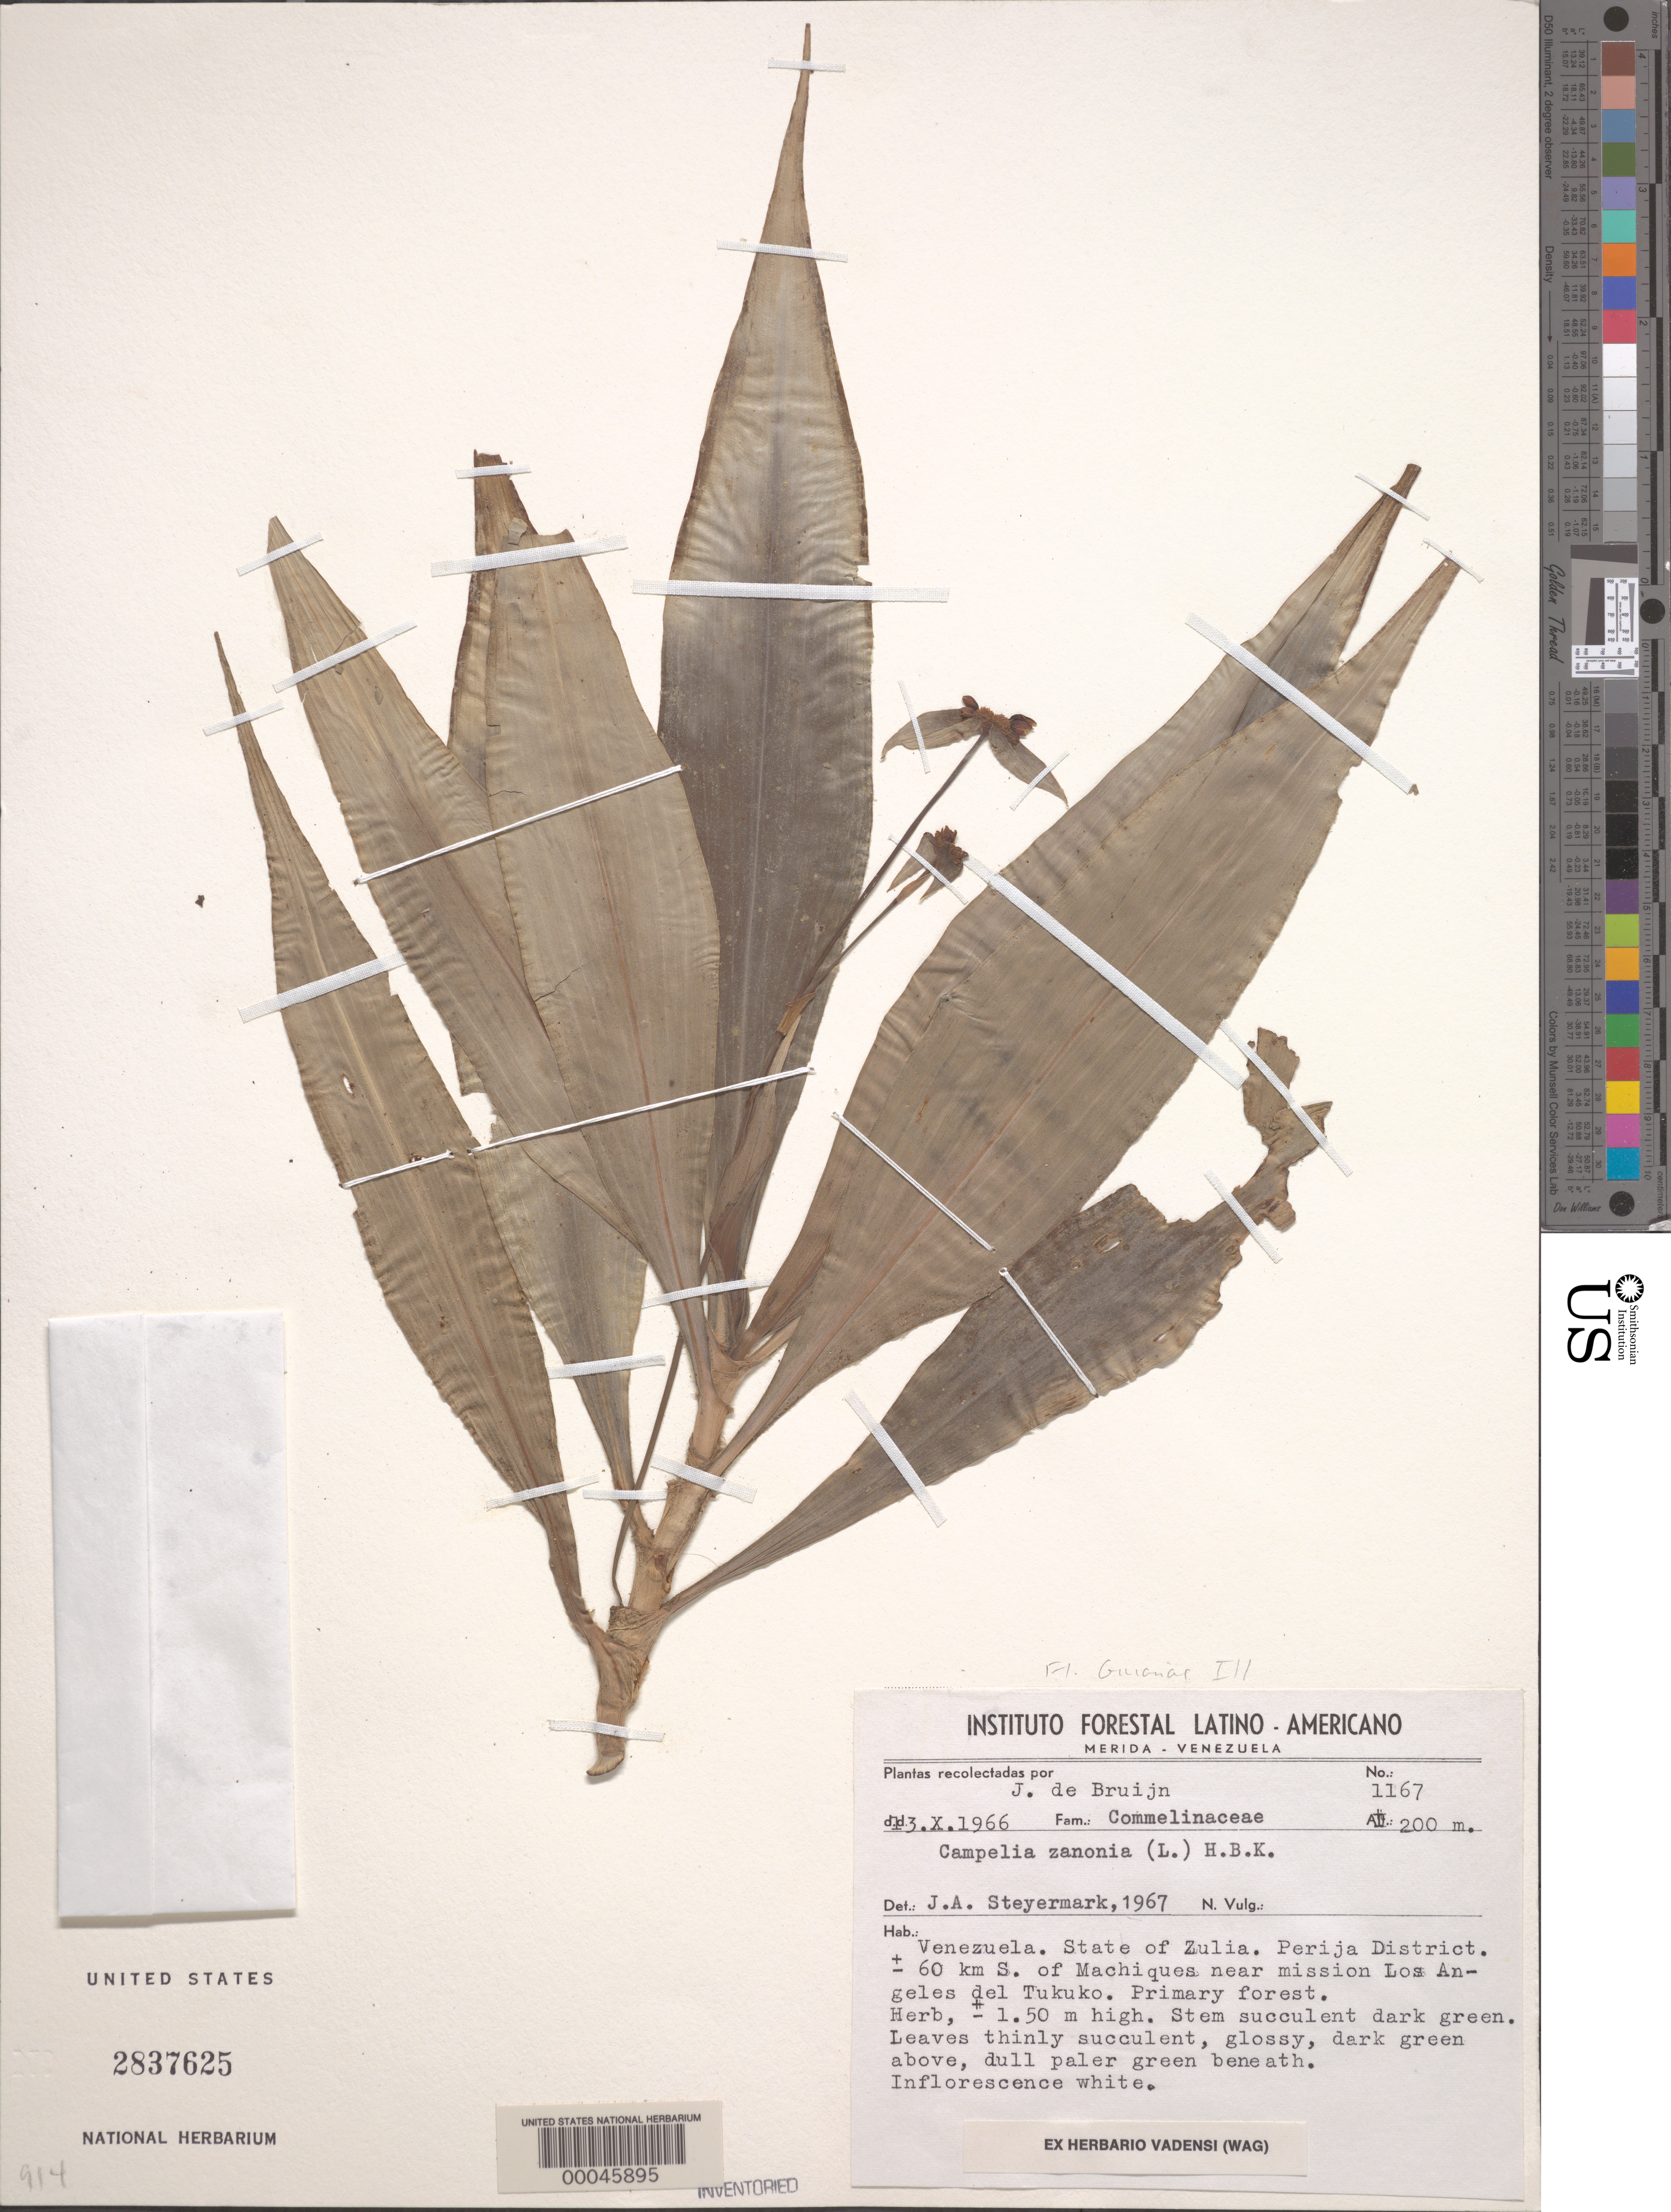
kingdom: Plantae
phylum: Tracheophyta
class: Liliopsida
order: Commelinales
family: Commelinaceae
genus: Tradescantia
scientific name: Tradescantia zanonia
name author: (L.) Sw.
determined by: Steyermark, Julian A., (VEN)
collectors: J. Bruijn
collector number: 1167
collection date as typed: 03 Oct 1966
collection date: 1966-10-03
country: Venezuela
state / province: Zulia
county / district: Machiques de Perijá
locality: S Machiques near Mission Los Angeles del Tukuko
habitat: Primary forest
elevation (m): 200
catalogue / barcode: US 2837625